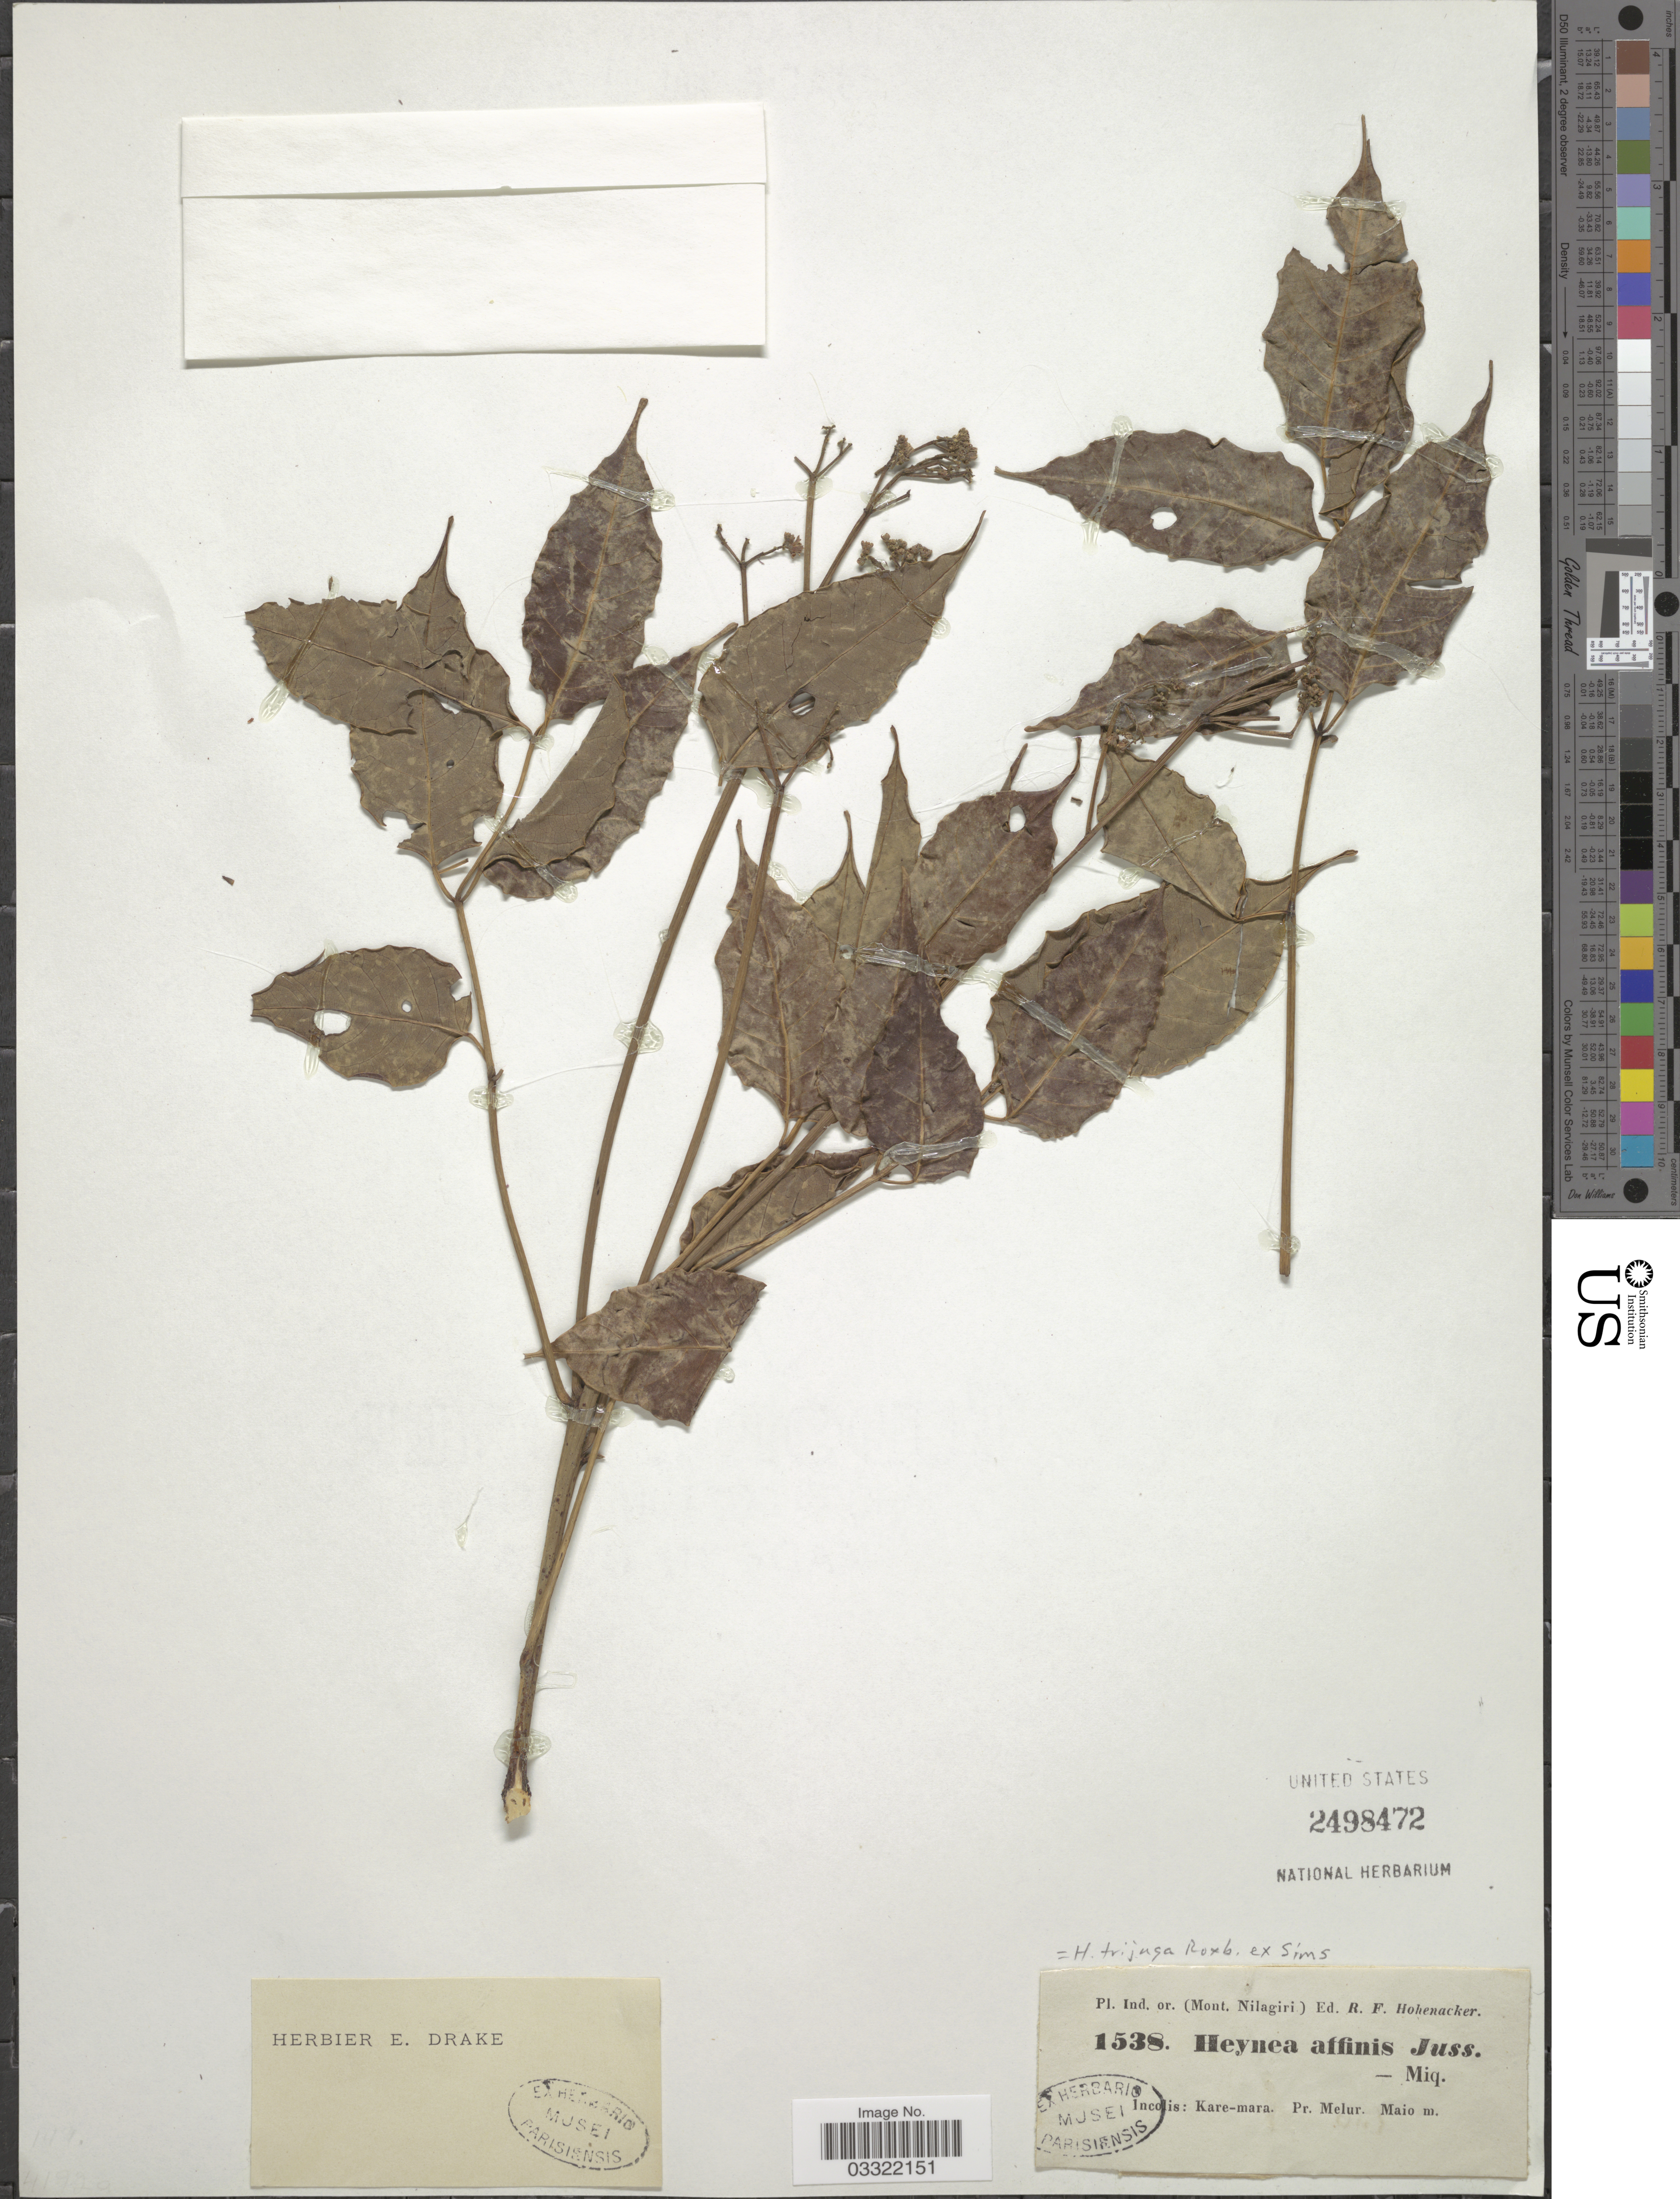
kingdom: Plantae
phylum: Tracheophyta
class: Magnoliopsida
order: Sapindales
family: Meliaceae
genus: Heynea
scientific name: Heynea trijuga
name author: Roxb.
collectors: R. F. Hohenacker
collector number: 1538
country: India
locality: Pl. Ind or. (Mont. Nilagiri). Incolis: Kare-mara. Pr. Melur.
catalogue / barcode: US 2498472